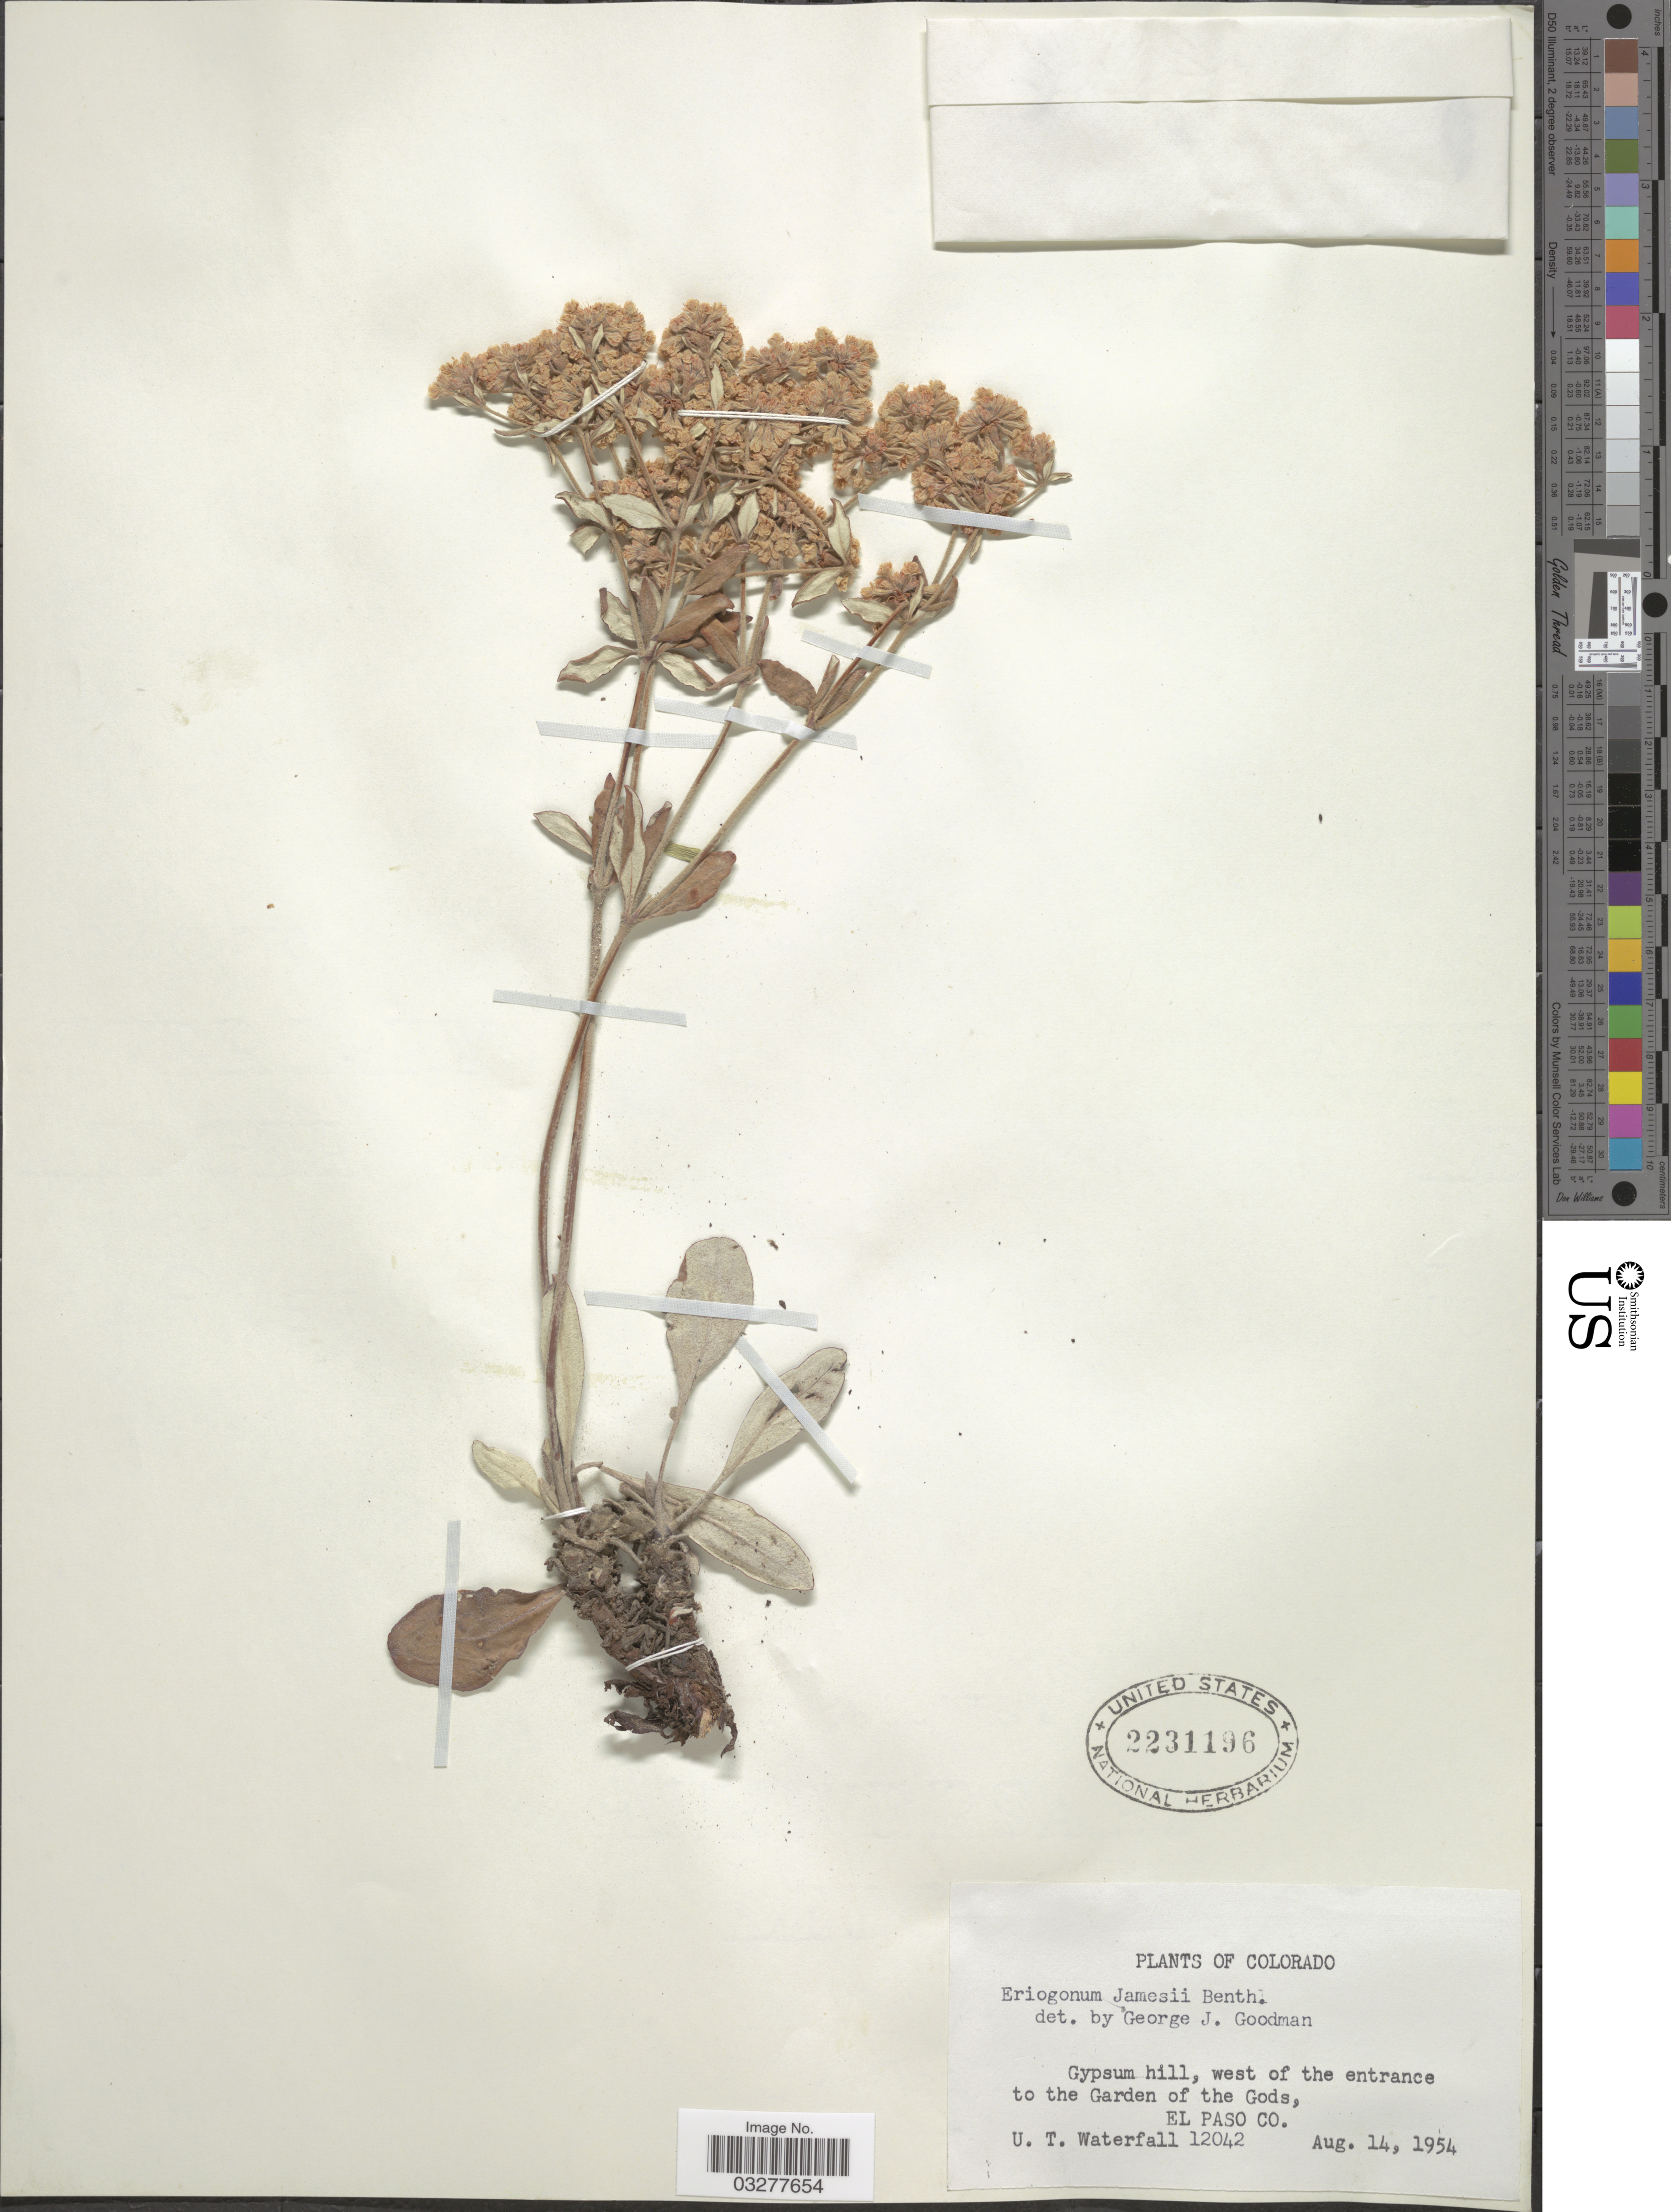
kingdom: Plantae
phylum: Tracheophyta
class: Magnoliopsida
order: Caryophyllales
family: Polygonaceae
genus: Eriogonum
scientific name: Eriogonum jamesii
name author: Benth.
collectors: U. T. Waterfall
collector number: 12042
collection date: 1954-08-14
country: United States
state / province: Colorado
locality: Gypsum hill, west of the entrance to the Garden of the Gods, El Paso Co.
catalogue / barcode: US 2231196